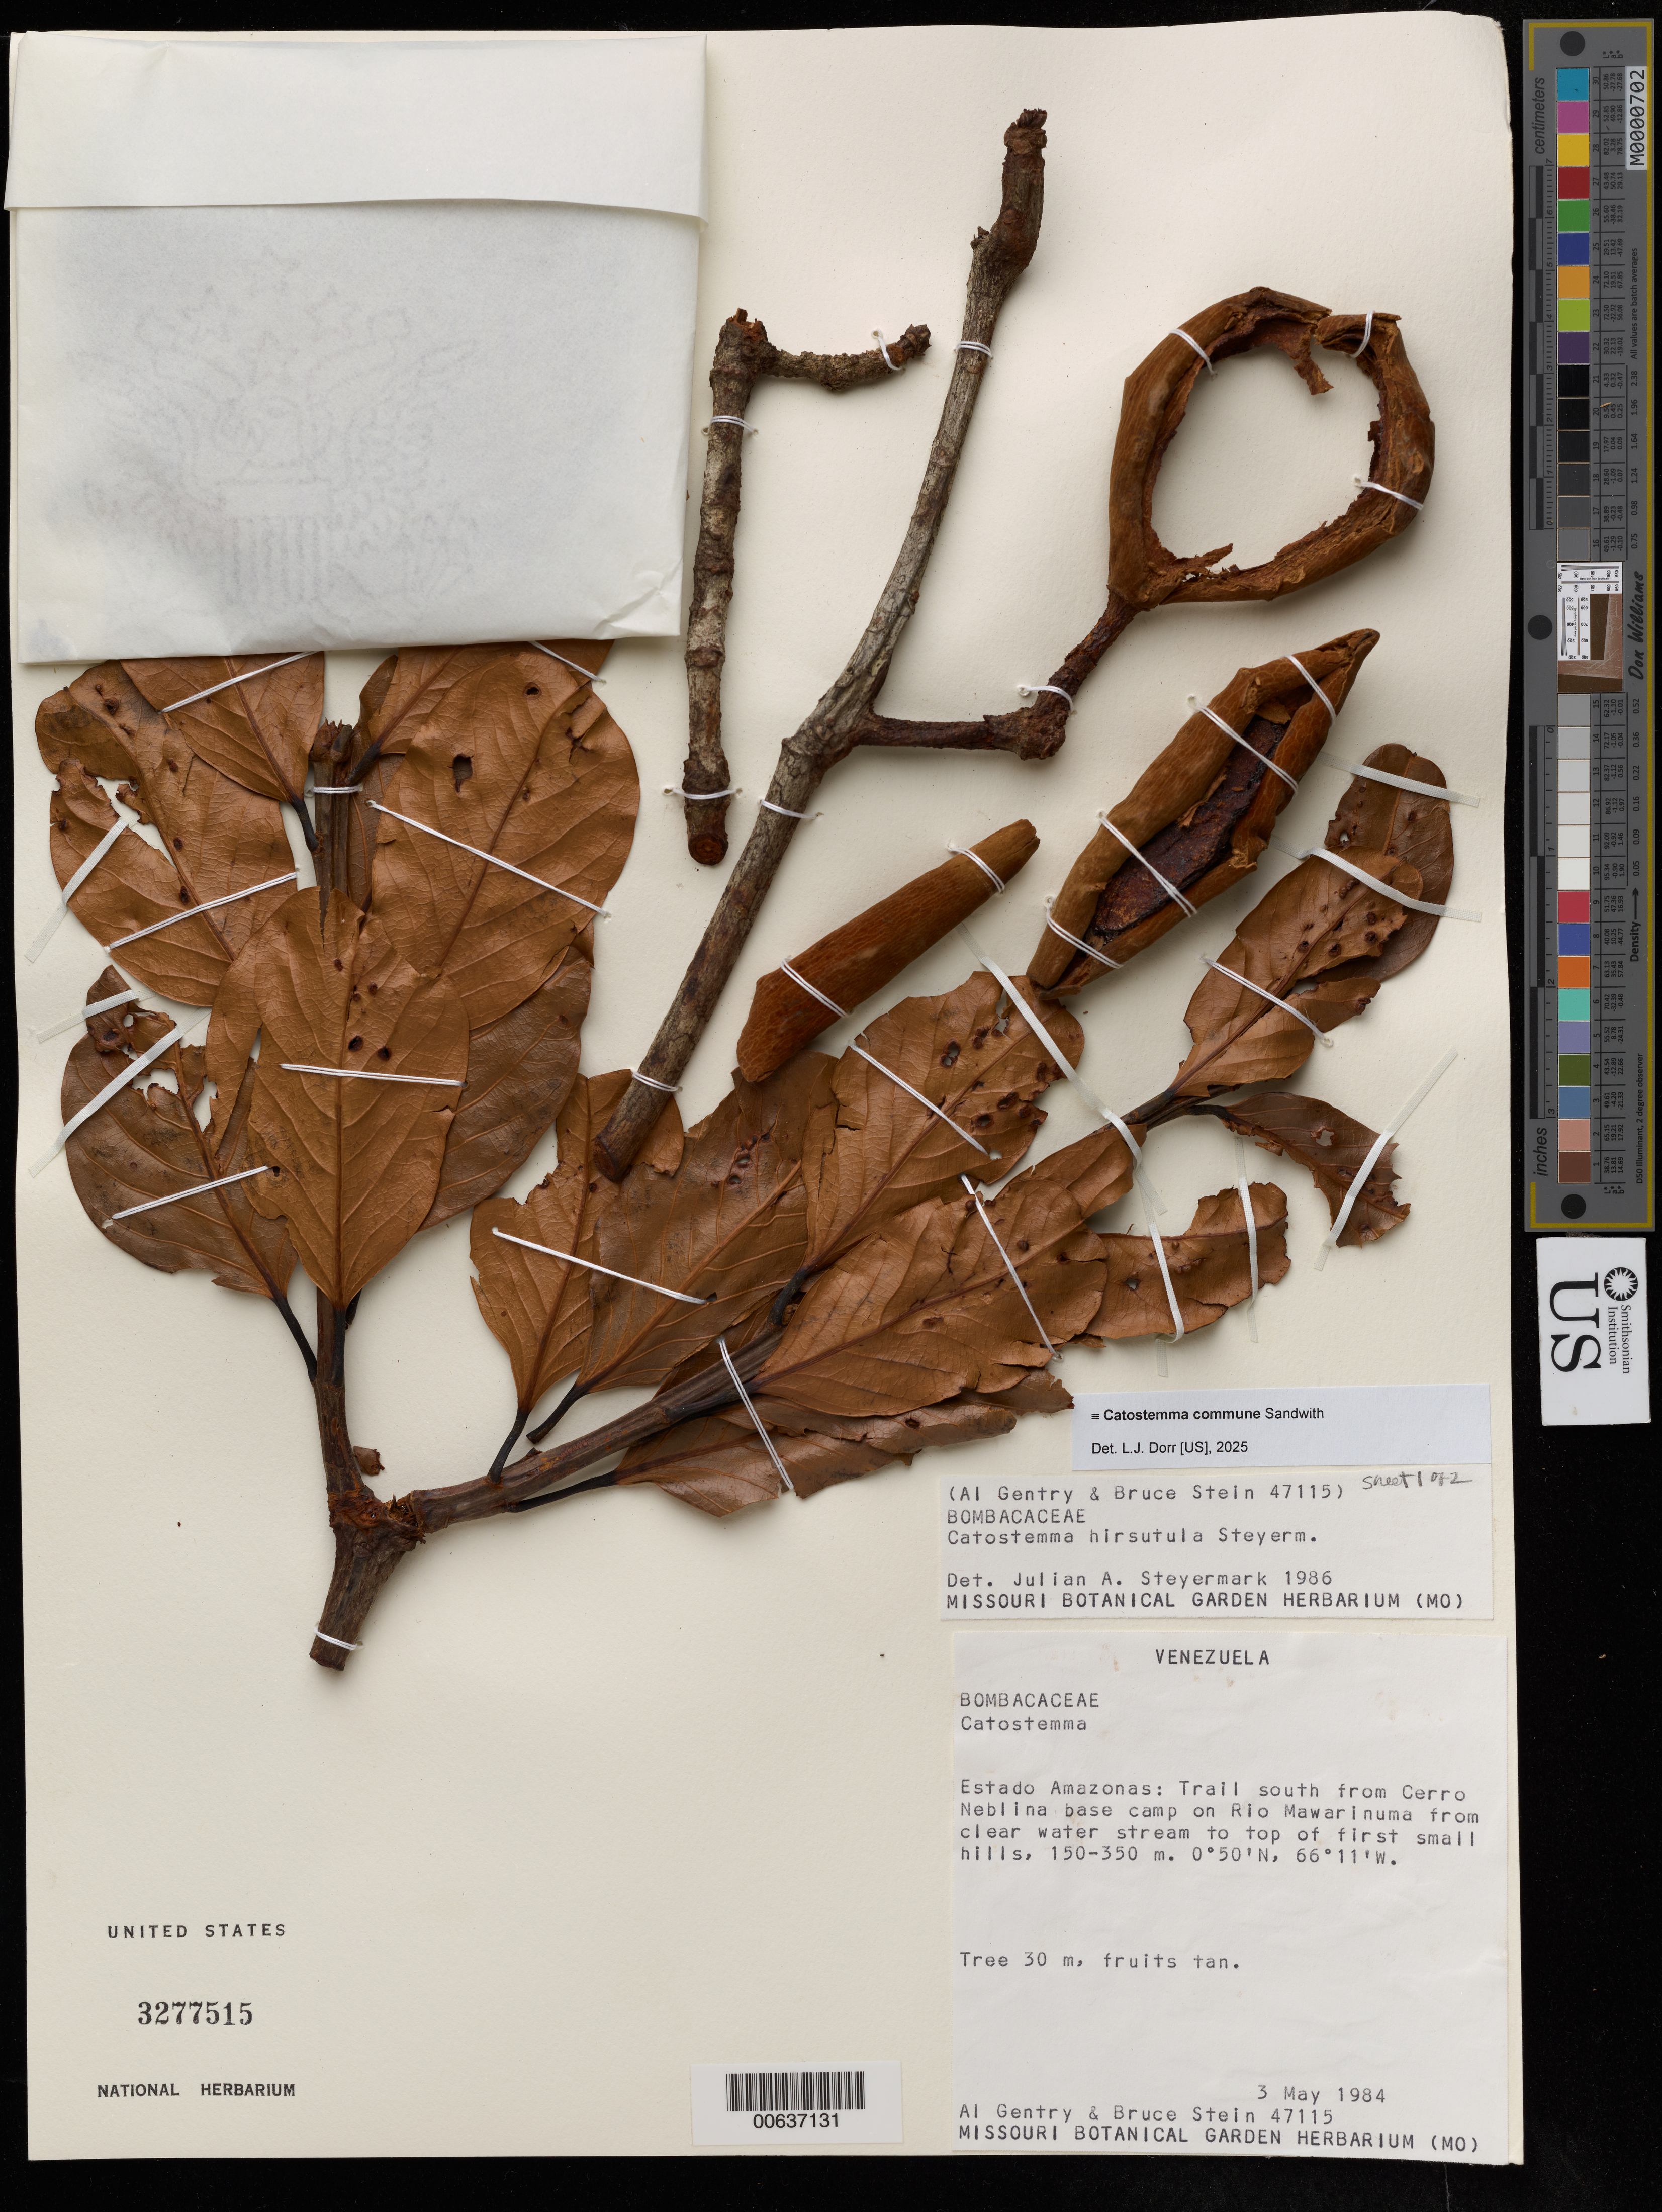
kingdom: Plantae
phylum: Tracheophyta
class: Magnoliopsida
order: Malvales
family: Malvaceae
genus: Catostemma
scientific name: Catostemma commune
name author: Sandwith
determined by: Dorr, Laurence J., Curator (BOT), Smithsonian Institution - National Museum of Natural History (UNITED STATES)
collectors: A. H. Gentry & B. Stein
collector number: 47115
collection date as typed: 3-May-84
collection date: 1984-05-03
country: Venezuela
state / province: Amazonas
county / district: Río Negro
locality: Cerro de La Neblina, base camp along Río Mawarinuma, trail south from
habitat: Clear water stream to top of first small hills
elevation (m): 150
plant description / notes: Sheet 1 of 2 Sheet 2: USNH 3277516; BC 00637132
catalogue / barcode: US 3277515